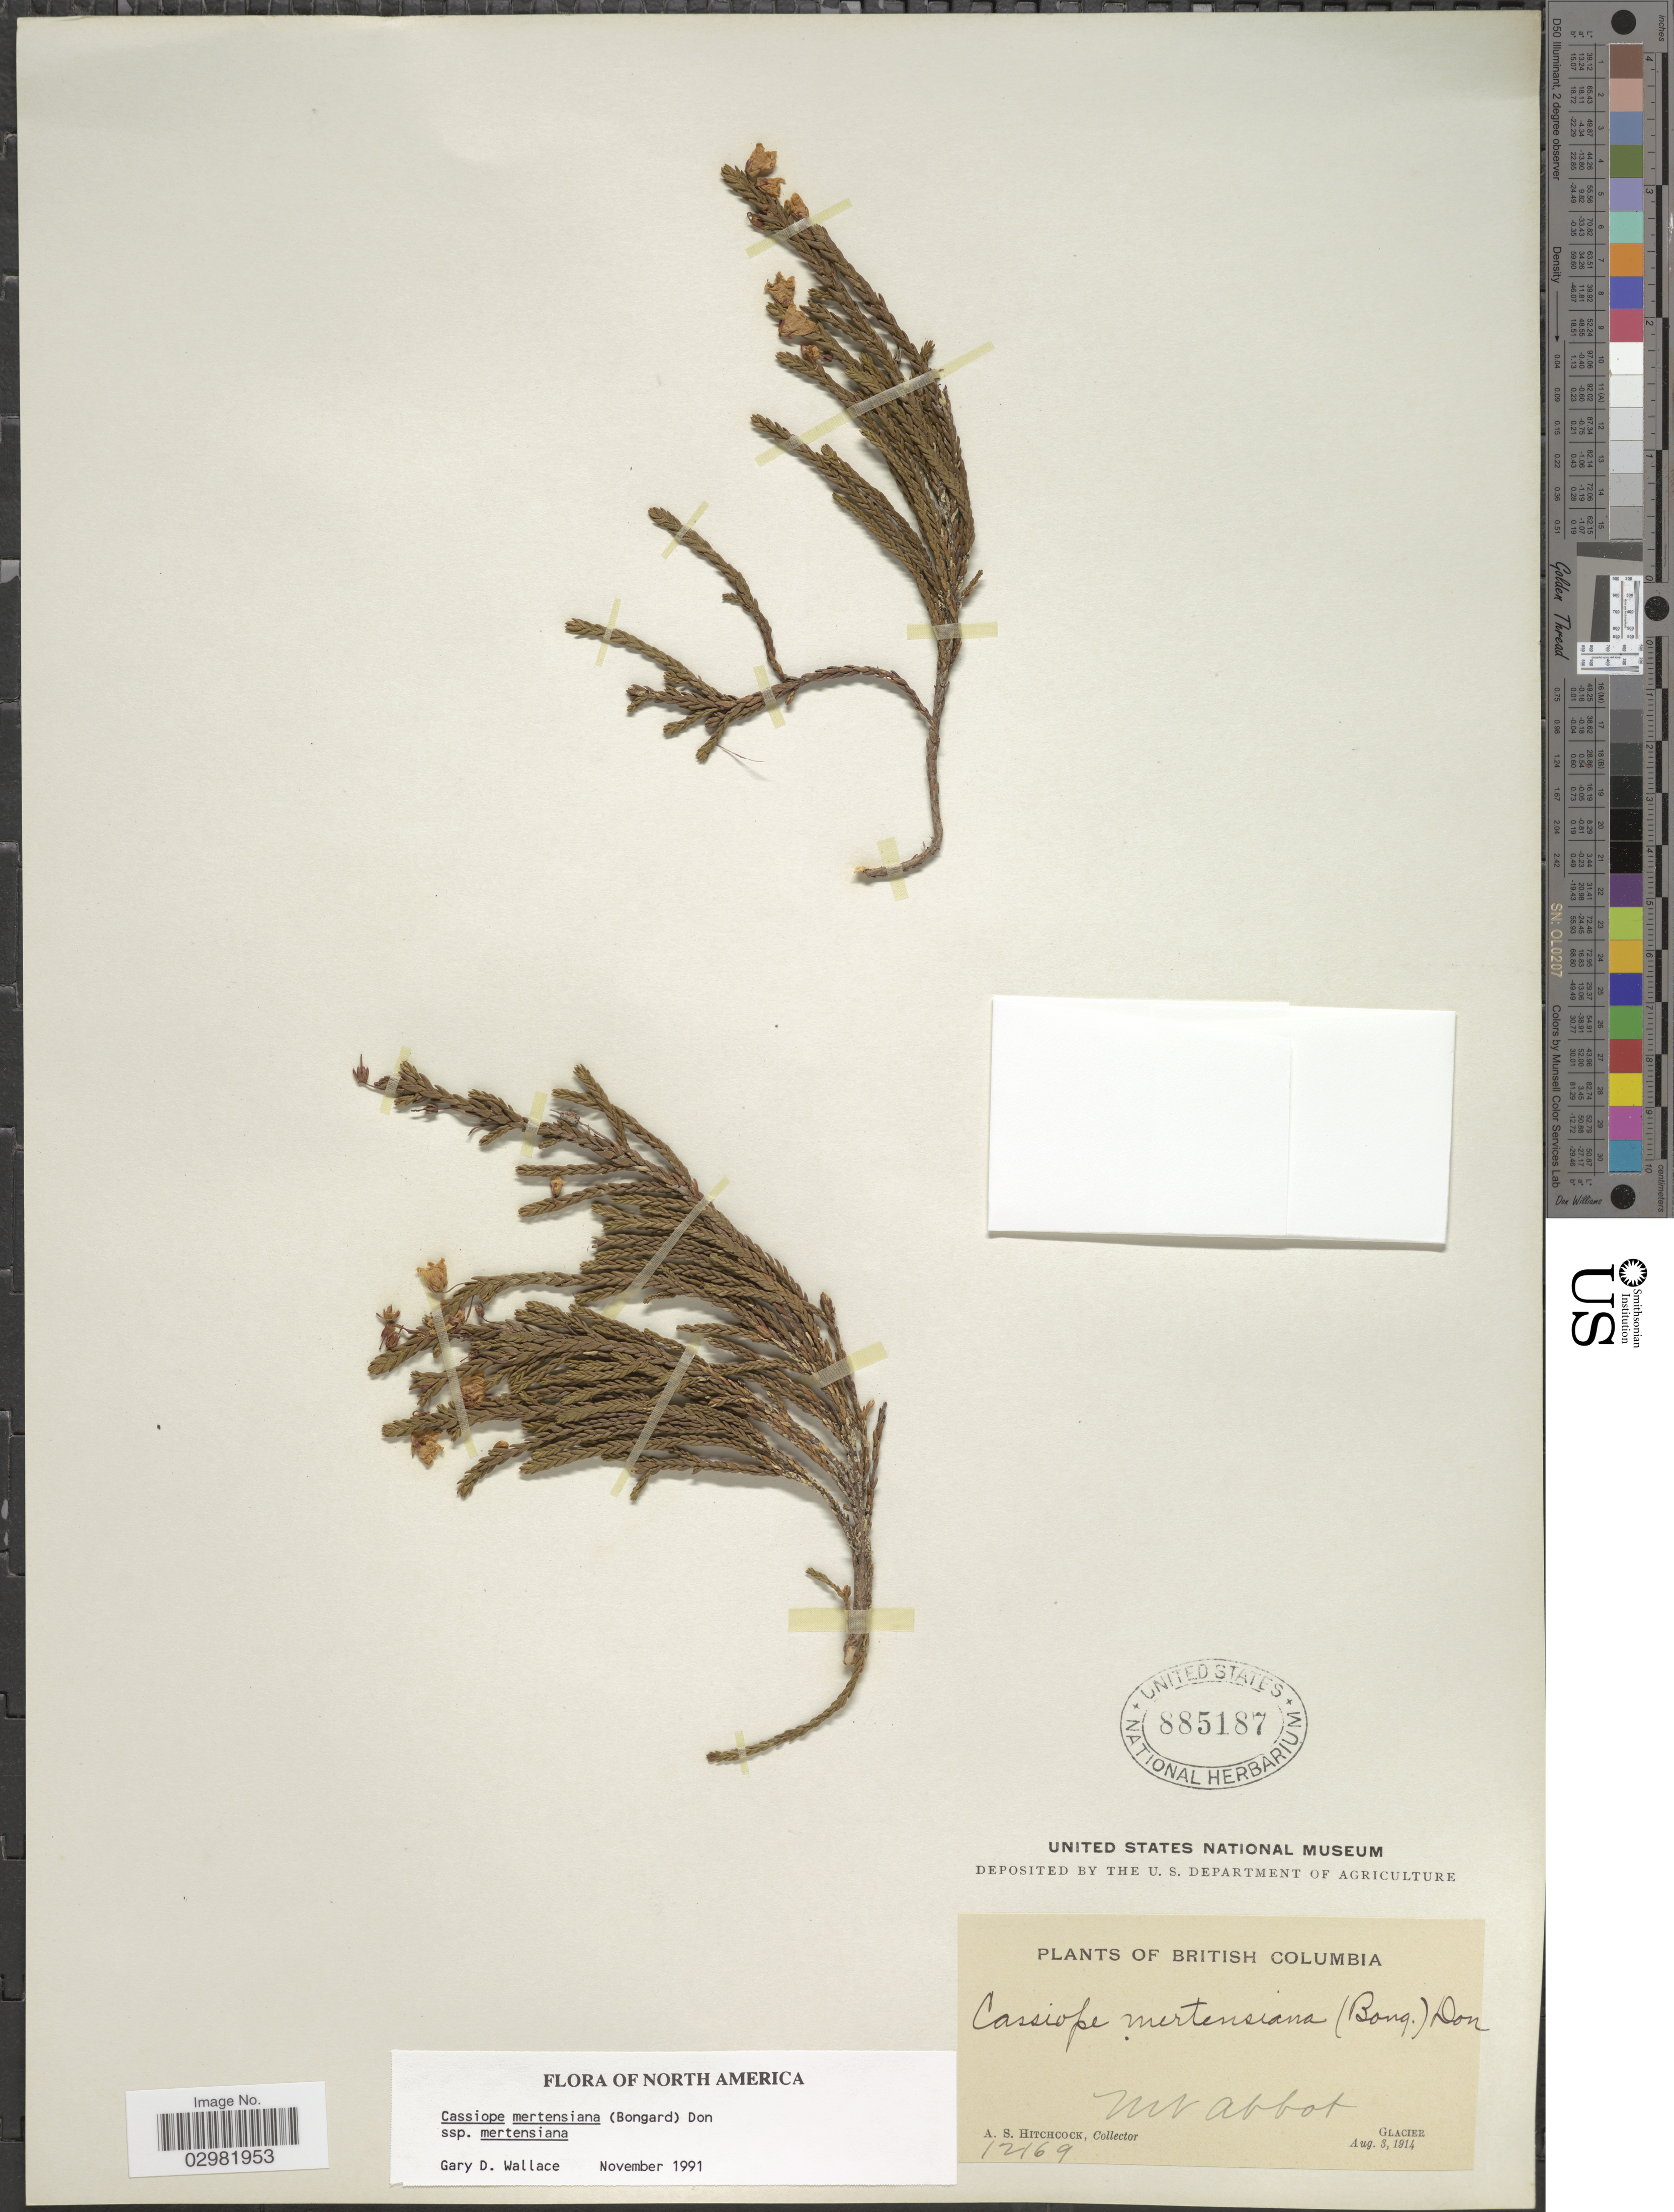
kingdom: Plantae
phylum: Tracheophyta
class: Magnoliopsida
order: Ericales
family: Ericaceae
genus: Cassiope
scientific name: Cassiope mertensiana subsp. mertensiana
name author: (Bong.) G. Don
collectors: A. S. Hitchcock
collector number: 12169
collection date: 1914-08-03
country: Canada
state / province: British Columbia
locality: Mt. Abbot, Glacier.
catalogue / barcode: US 885187